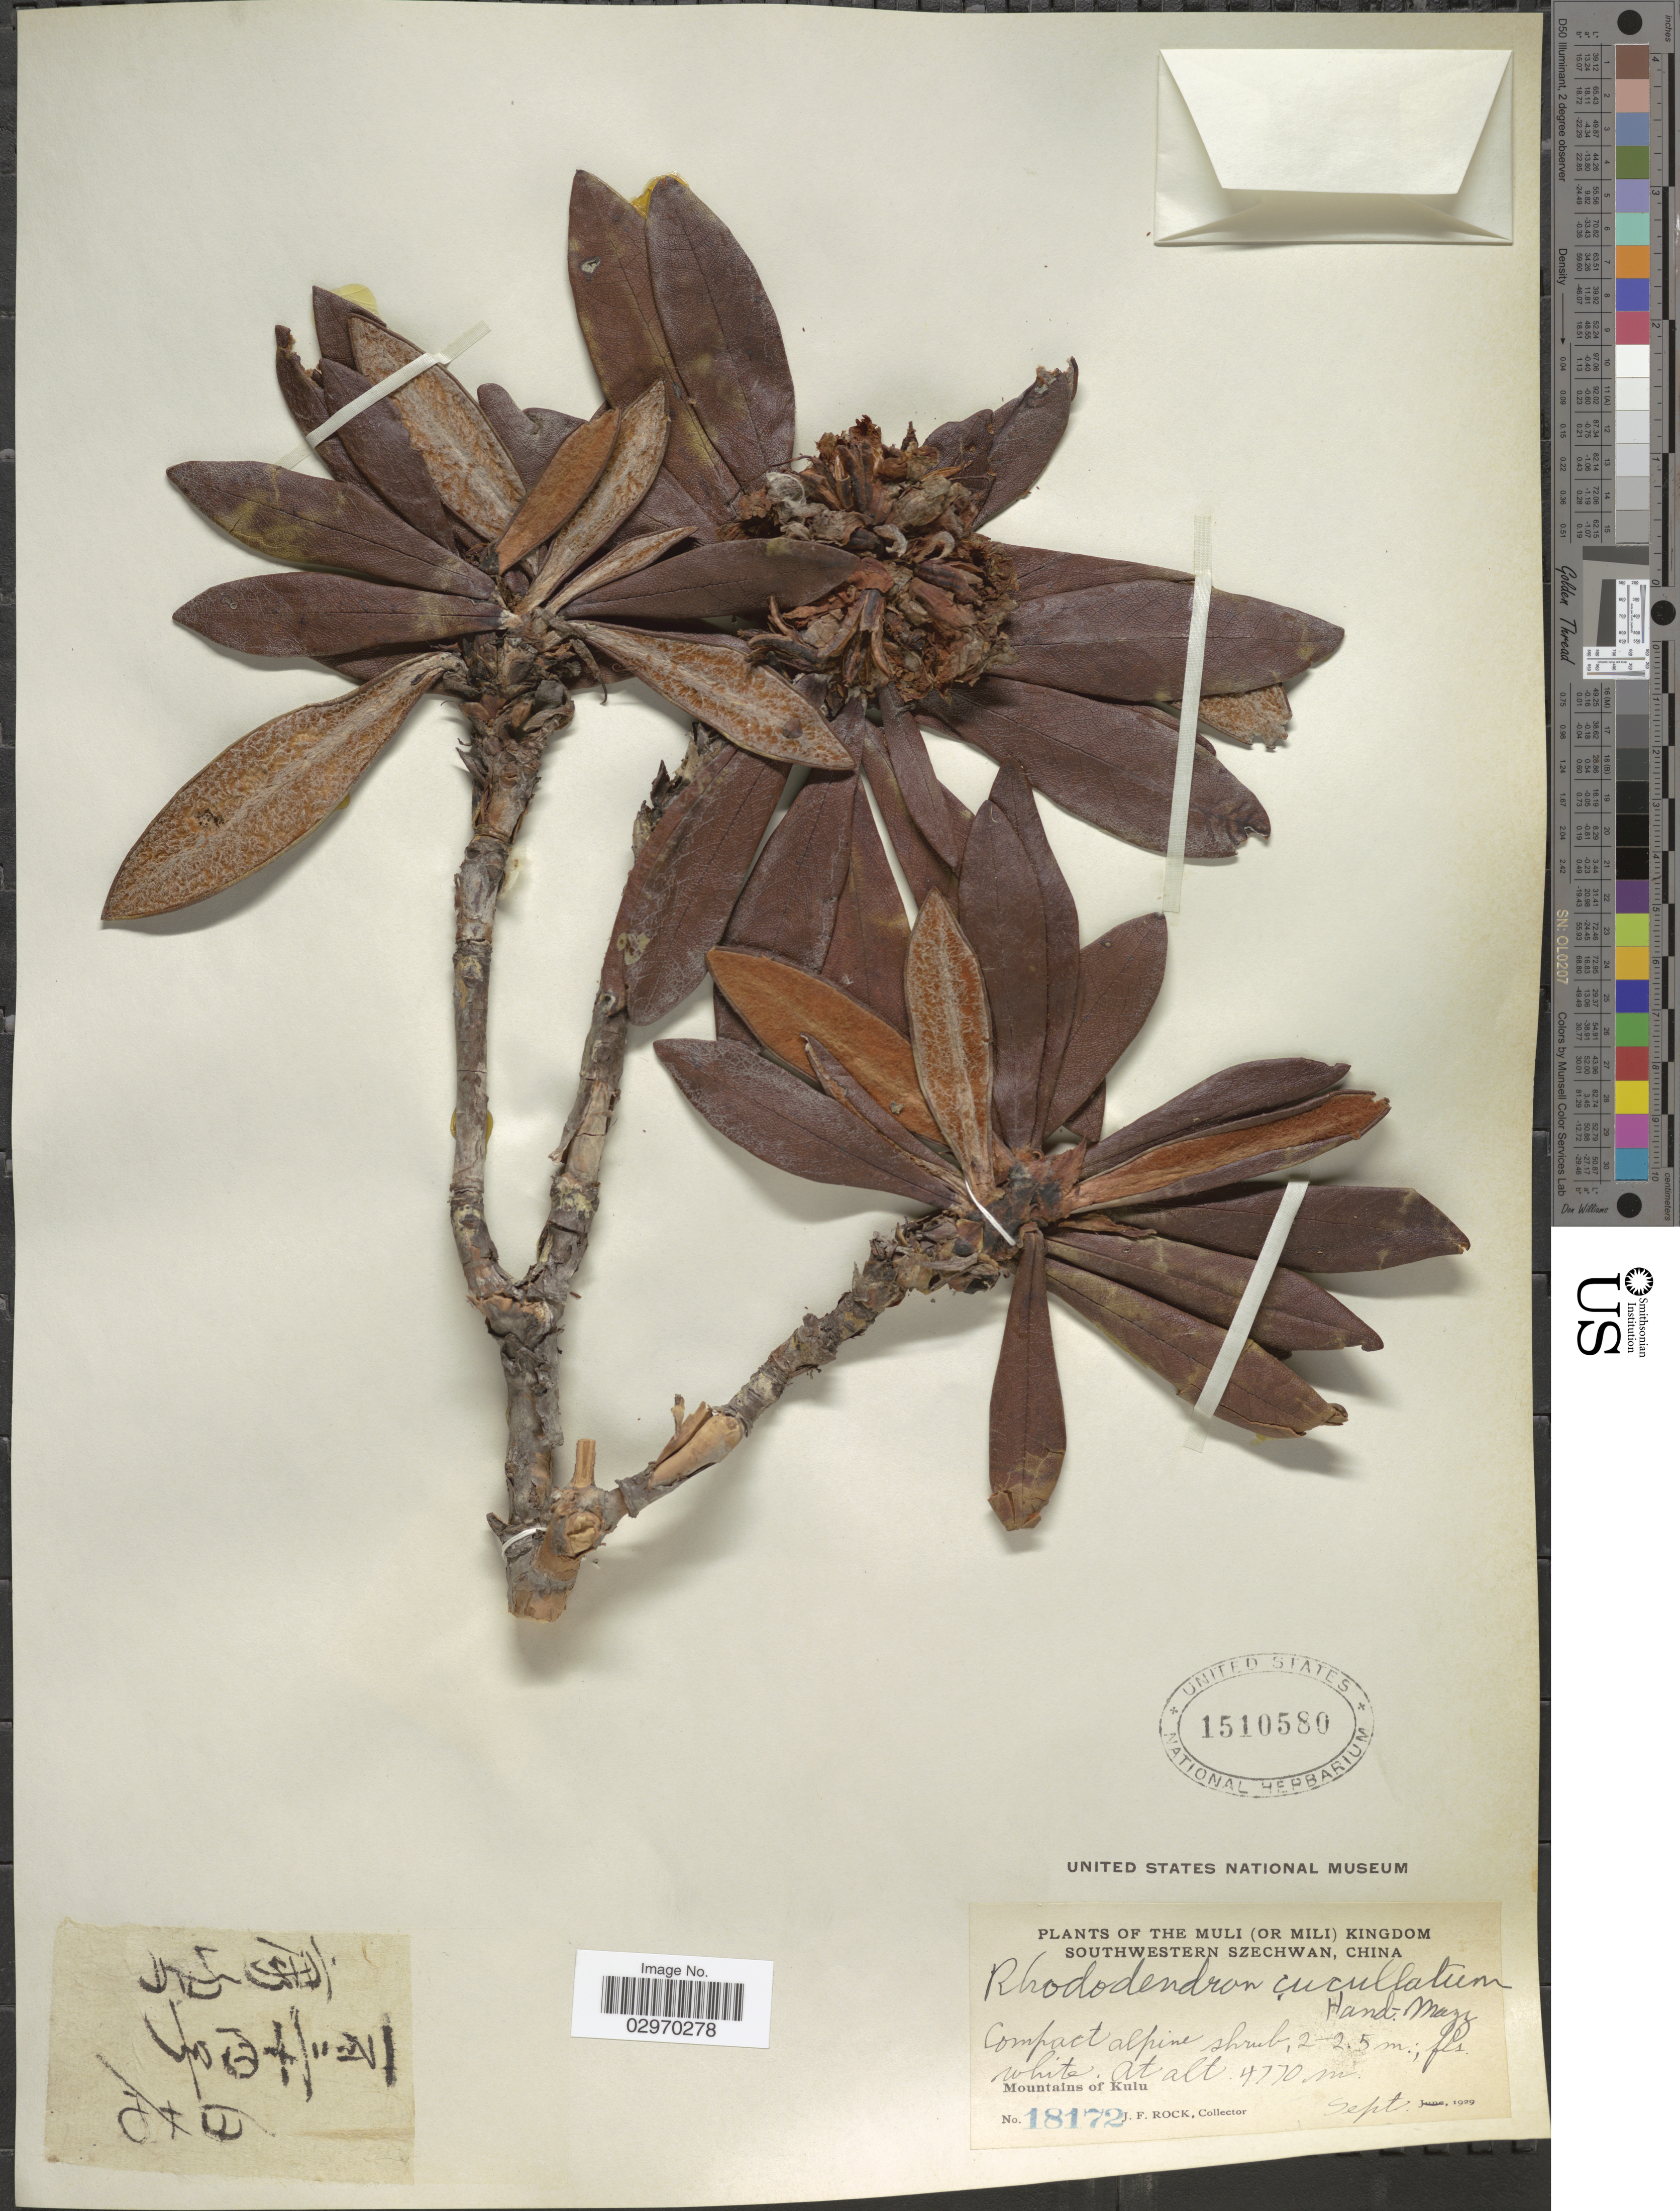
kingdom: Plantae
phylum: Tracheophyta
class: Magnoliopsida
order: Ericales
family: Ericaceae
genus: Rhododendron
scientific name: Rhododendron cucullatum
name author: Hand.-Mazz.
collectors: J. Rock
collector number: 18172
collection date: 1929-09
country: China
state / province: Sichuan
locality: The Muli (or Mili) Kingdom, southwestern Szechwan, Mountains of Kulu.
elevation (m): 4770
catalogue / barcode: US 1510580